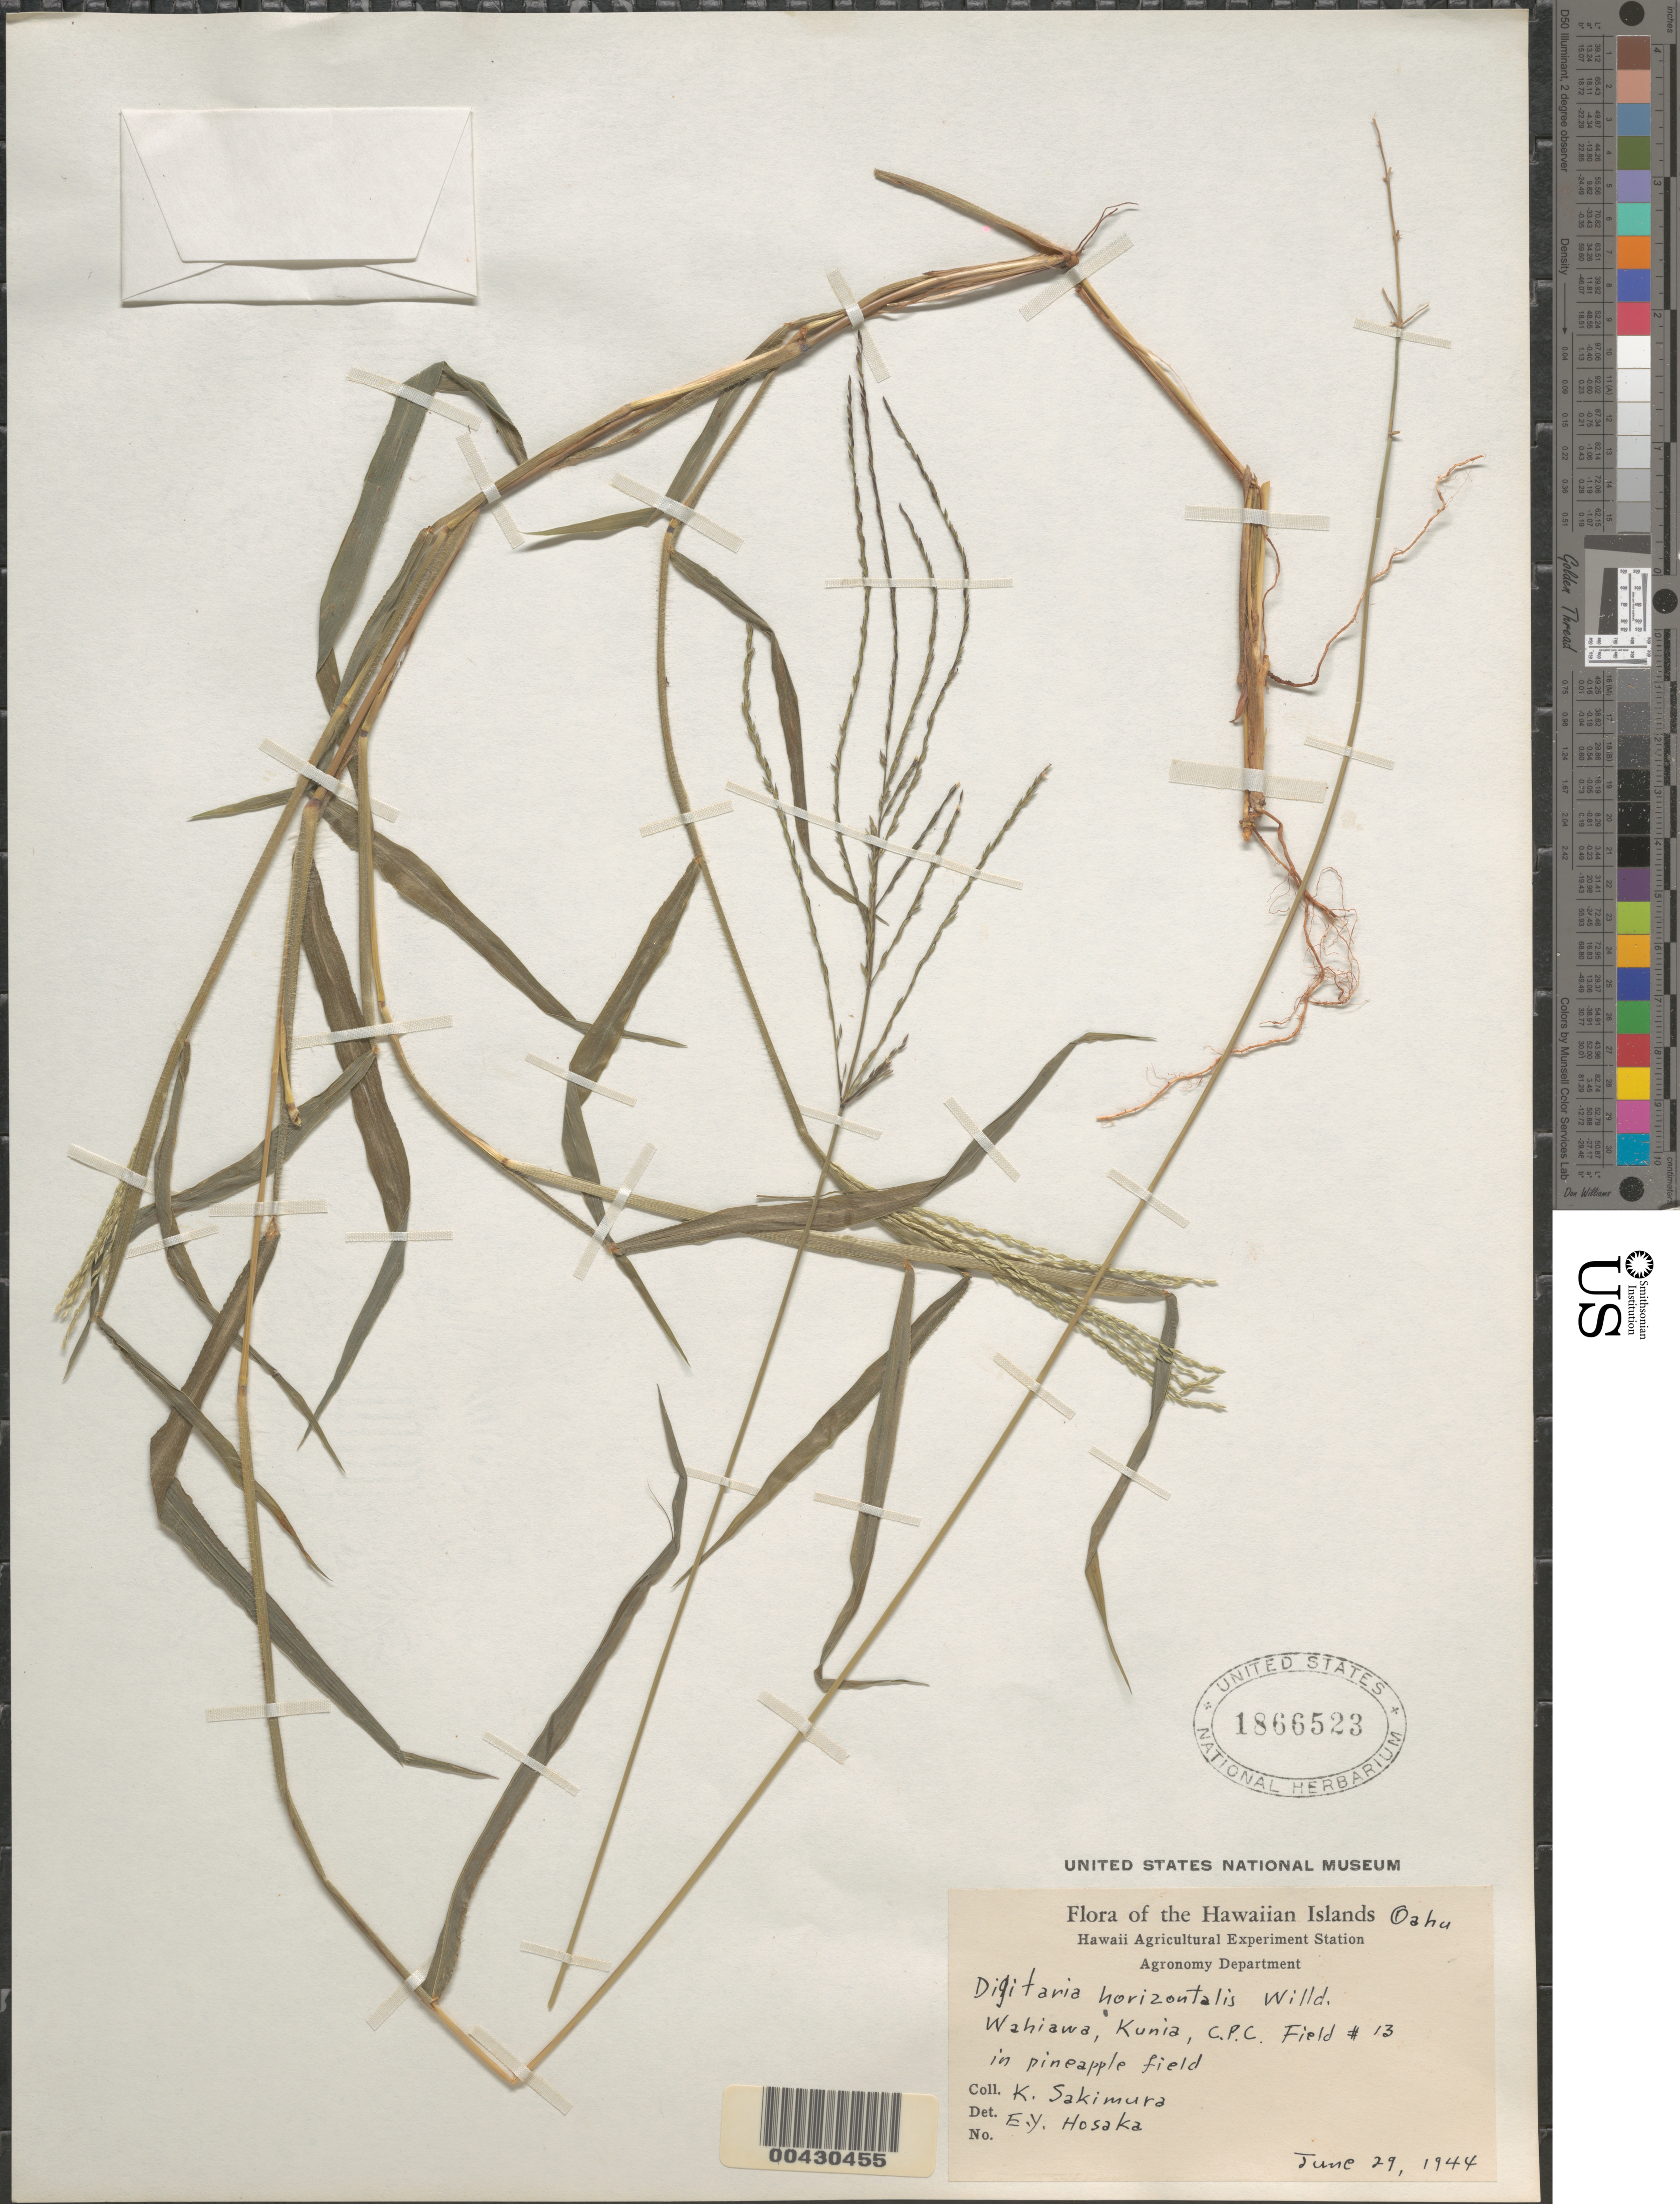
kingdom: Plantae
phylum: Tracheophyta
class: Liliopsida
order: Poales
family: Poaceae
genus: Digitaria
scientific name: Digitaria horizontalis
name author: Willd.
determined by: Hosaka, E. Y.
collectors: K. Sakimura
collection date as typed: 29 Jun 1944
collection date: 1944-06-29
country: United States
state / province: Hawaii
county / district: Honolulu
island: Oahu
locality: Wahiawa, Kunia, C.P.C. Field #13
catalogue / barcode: US 1866523